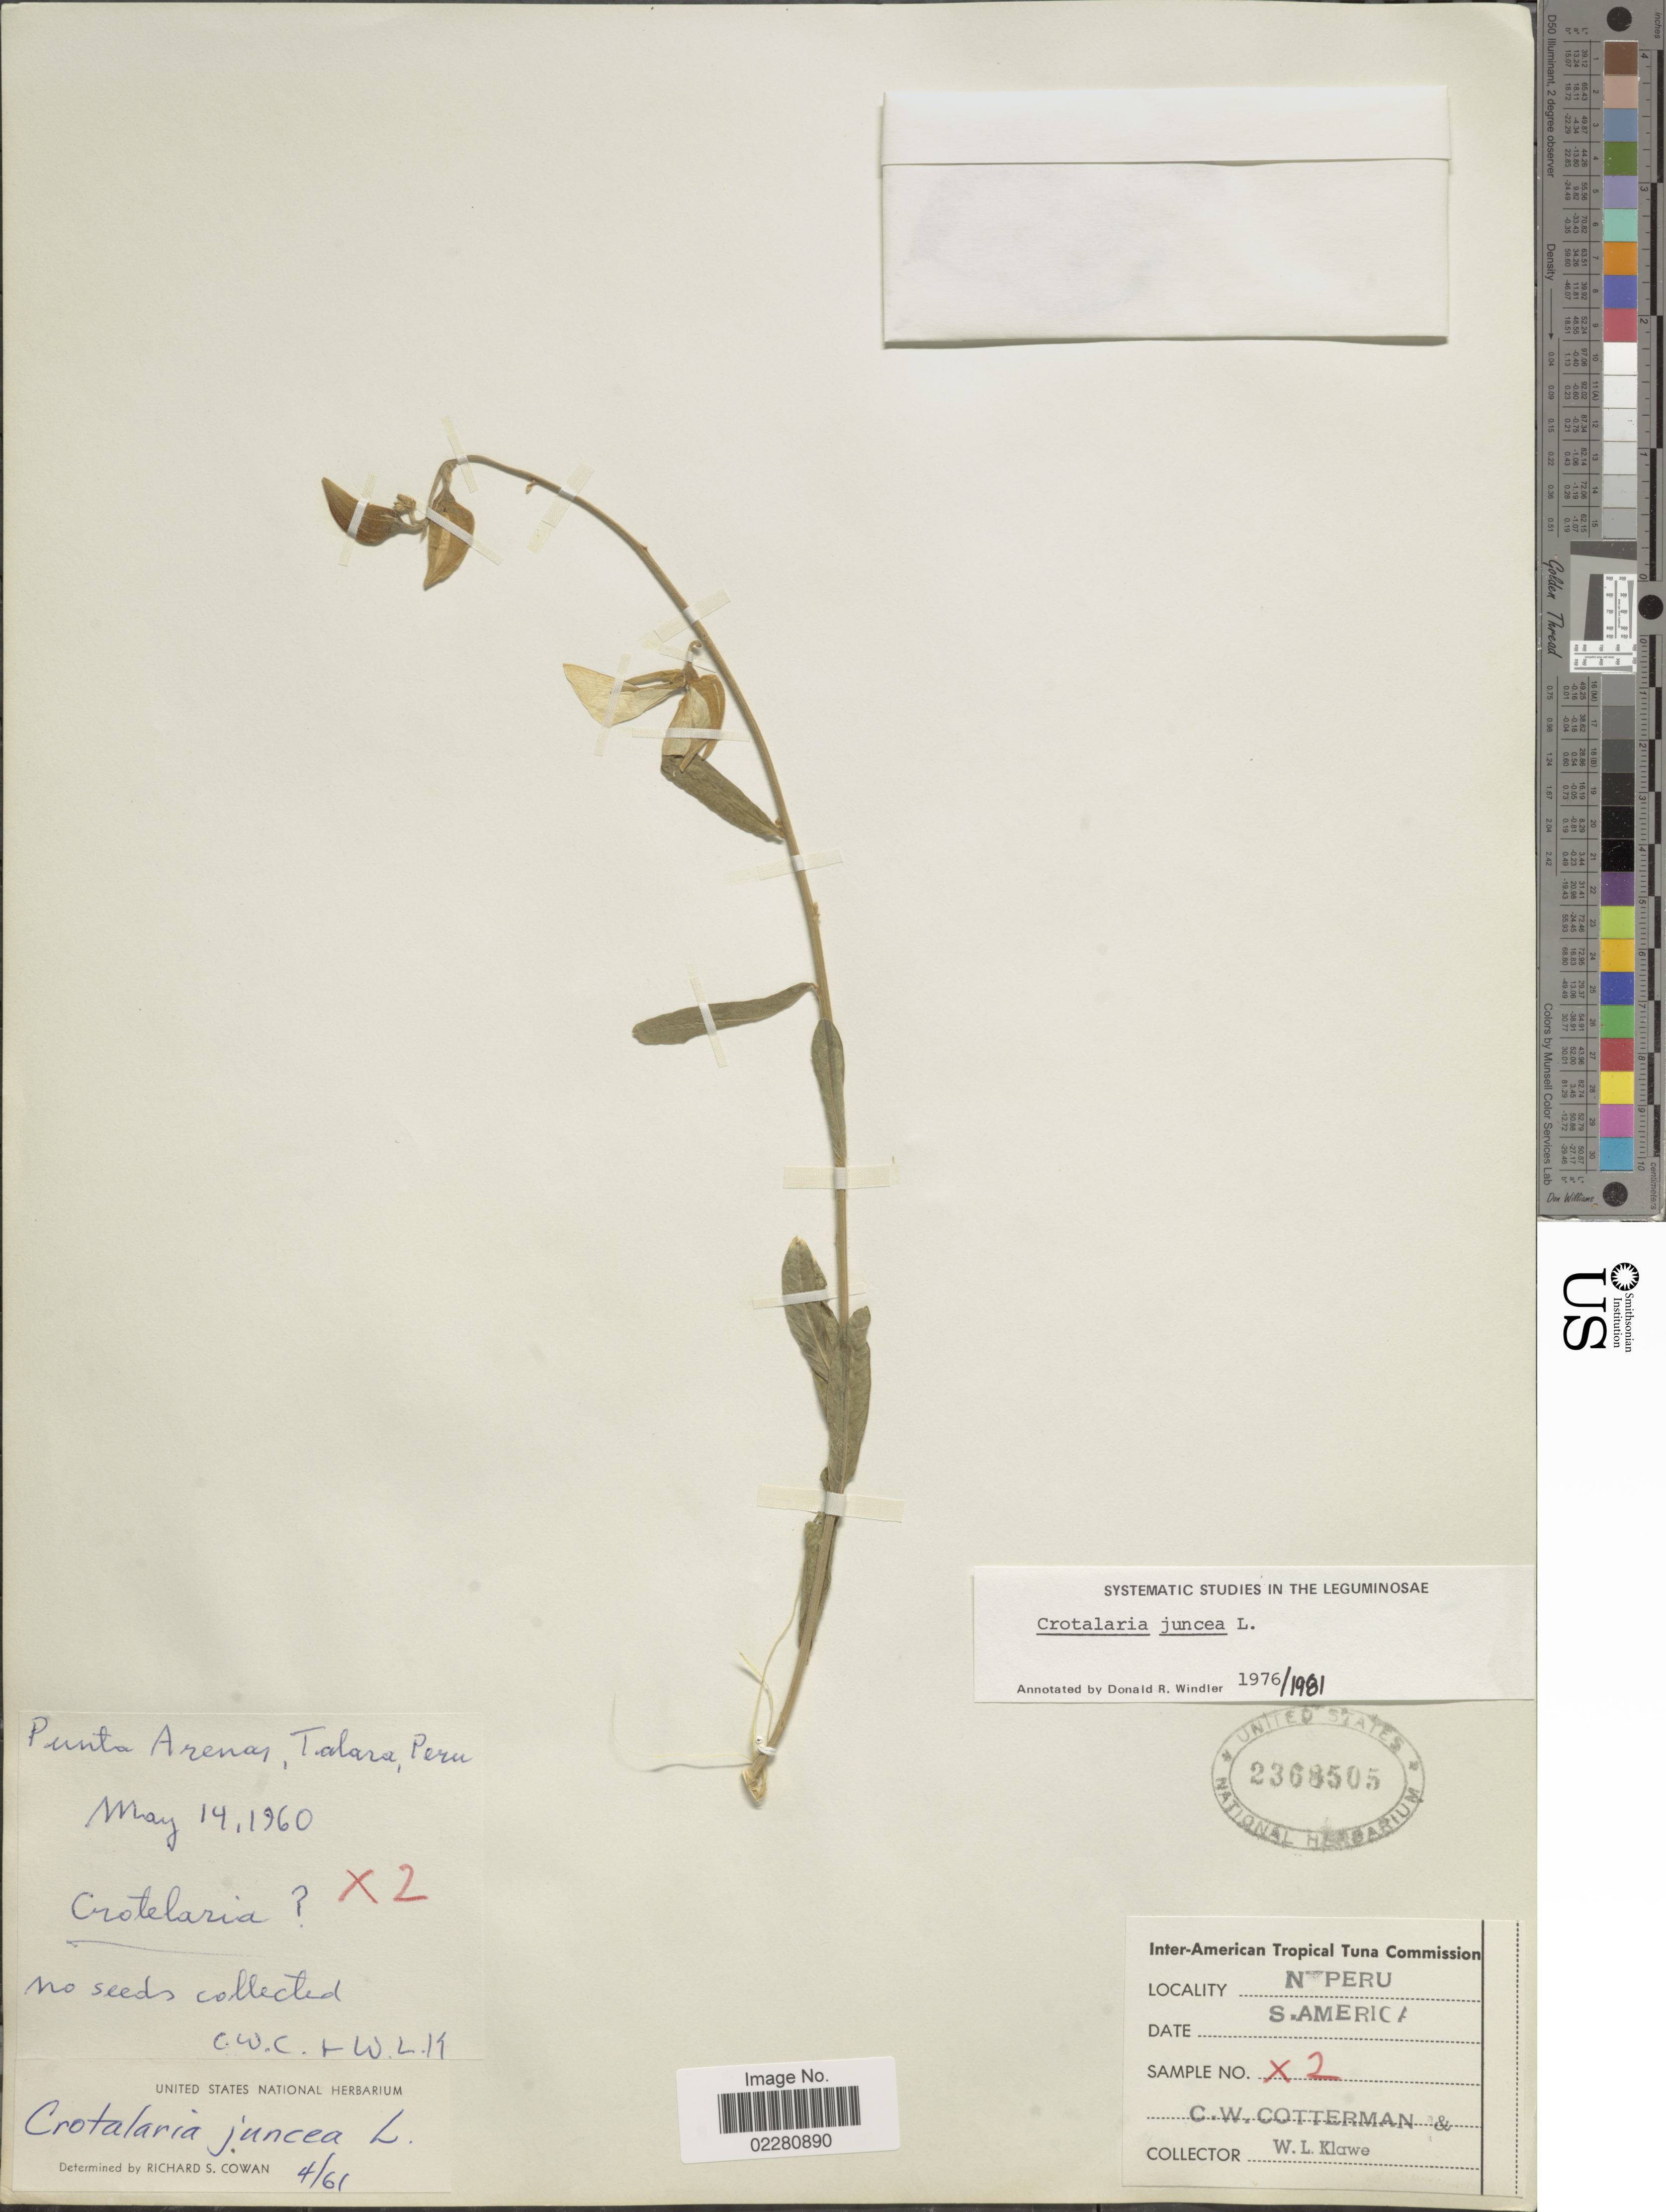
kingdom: Plantae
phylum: Tracheophyta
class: Magnoliopsida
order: Fabales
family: Fabaceae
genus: Crotalaria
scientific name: Crotalaria juncea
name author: L.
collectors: C. Cotterman & W. Klawe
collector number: x2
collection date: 1960-05-14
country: Peru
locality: Punta Arenas, Talara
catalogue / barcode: US 2368505